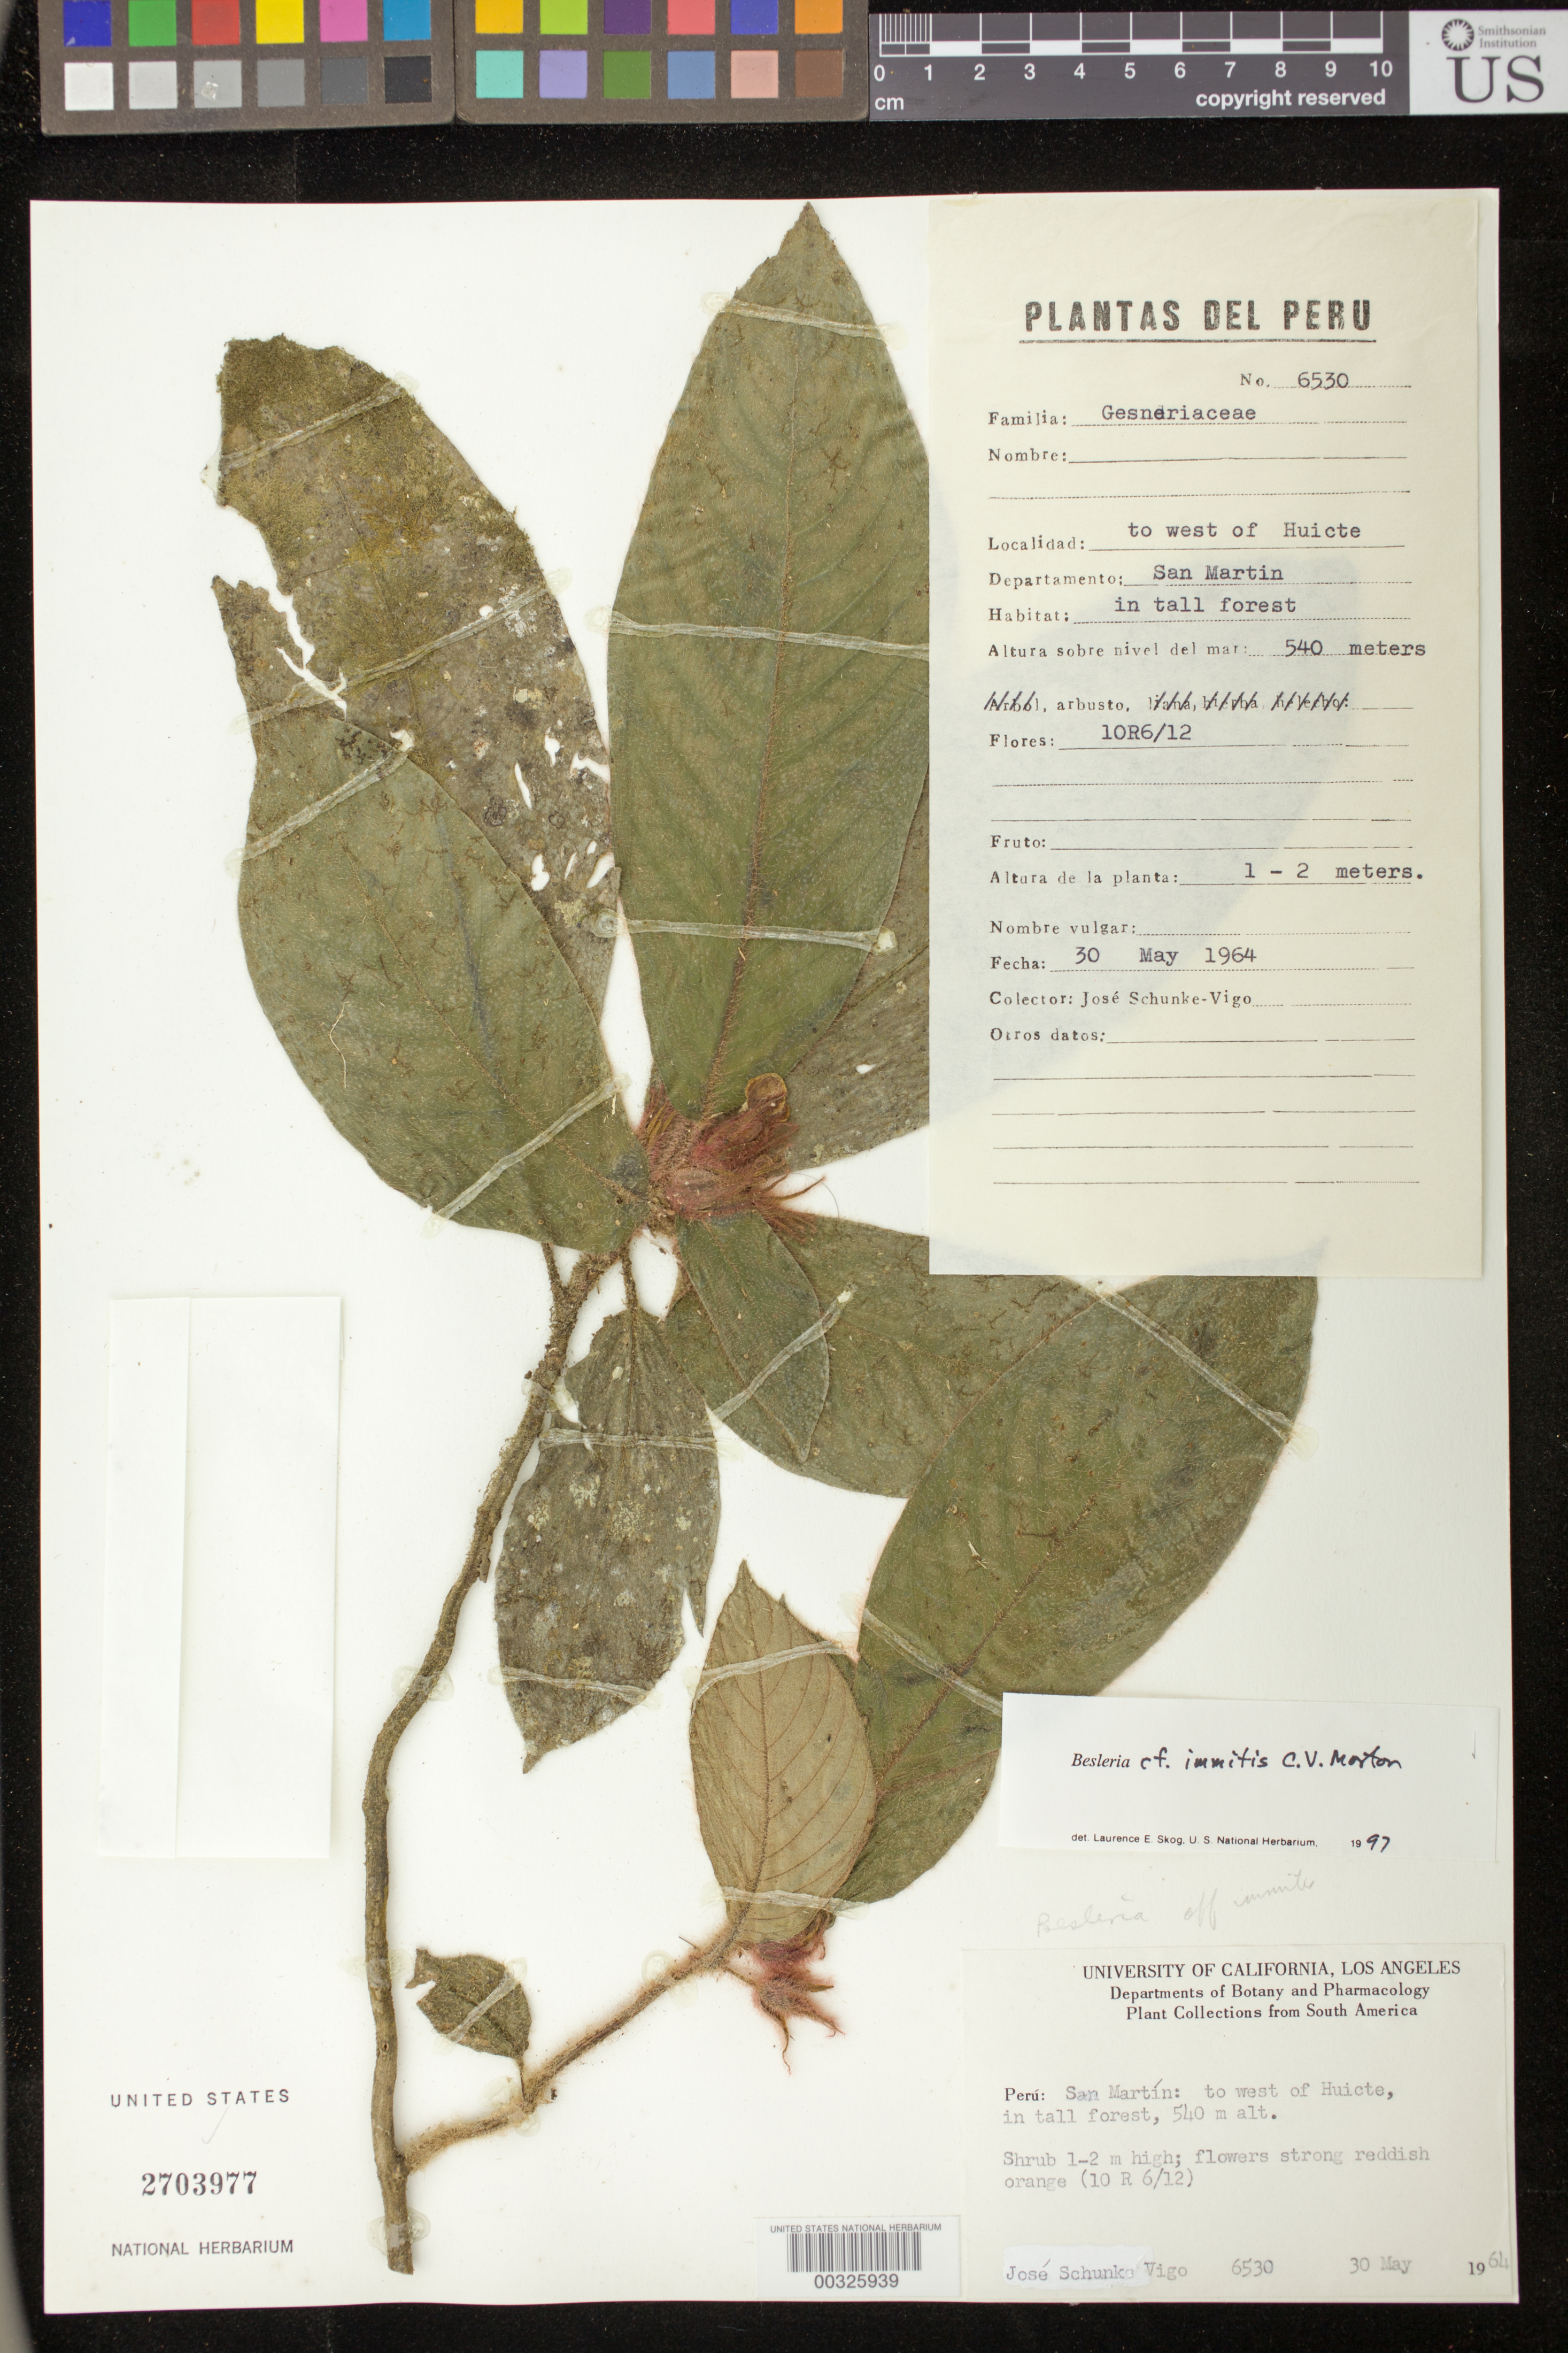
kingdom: Plantae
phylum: Tracheophyta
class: Magnoliopsida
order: Lamiales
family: Gesneriaceae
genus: Besleria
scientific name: Besleria immitis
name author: C.V. Morton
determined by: Skog, Laurence E.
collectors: J. Schunke Vigo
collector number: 6530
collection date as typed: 30 May 1964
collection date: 1964-05-30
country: Peru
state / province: San Martín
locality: To W of Huicte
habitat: In tall forest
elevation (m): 540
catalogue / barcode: US 2703977